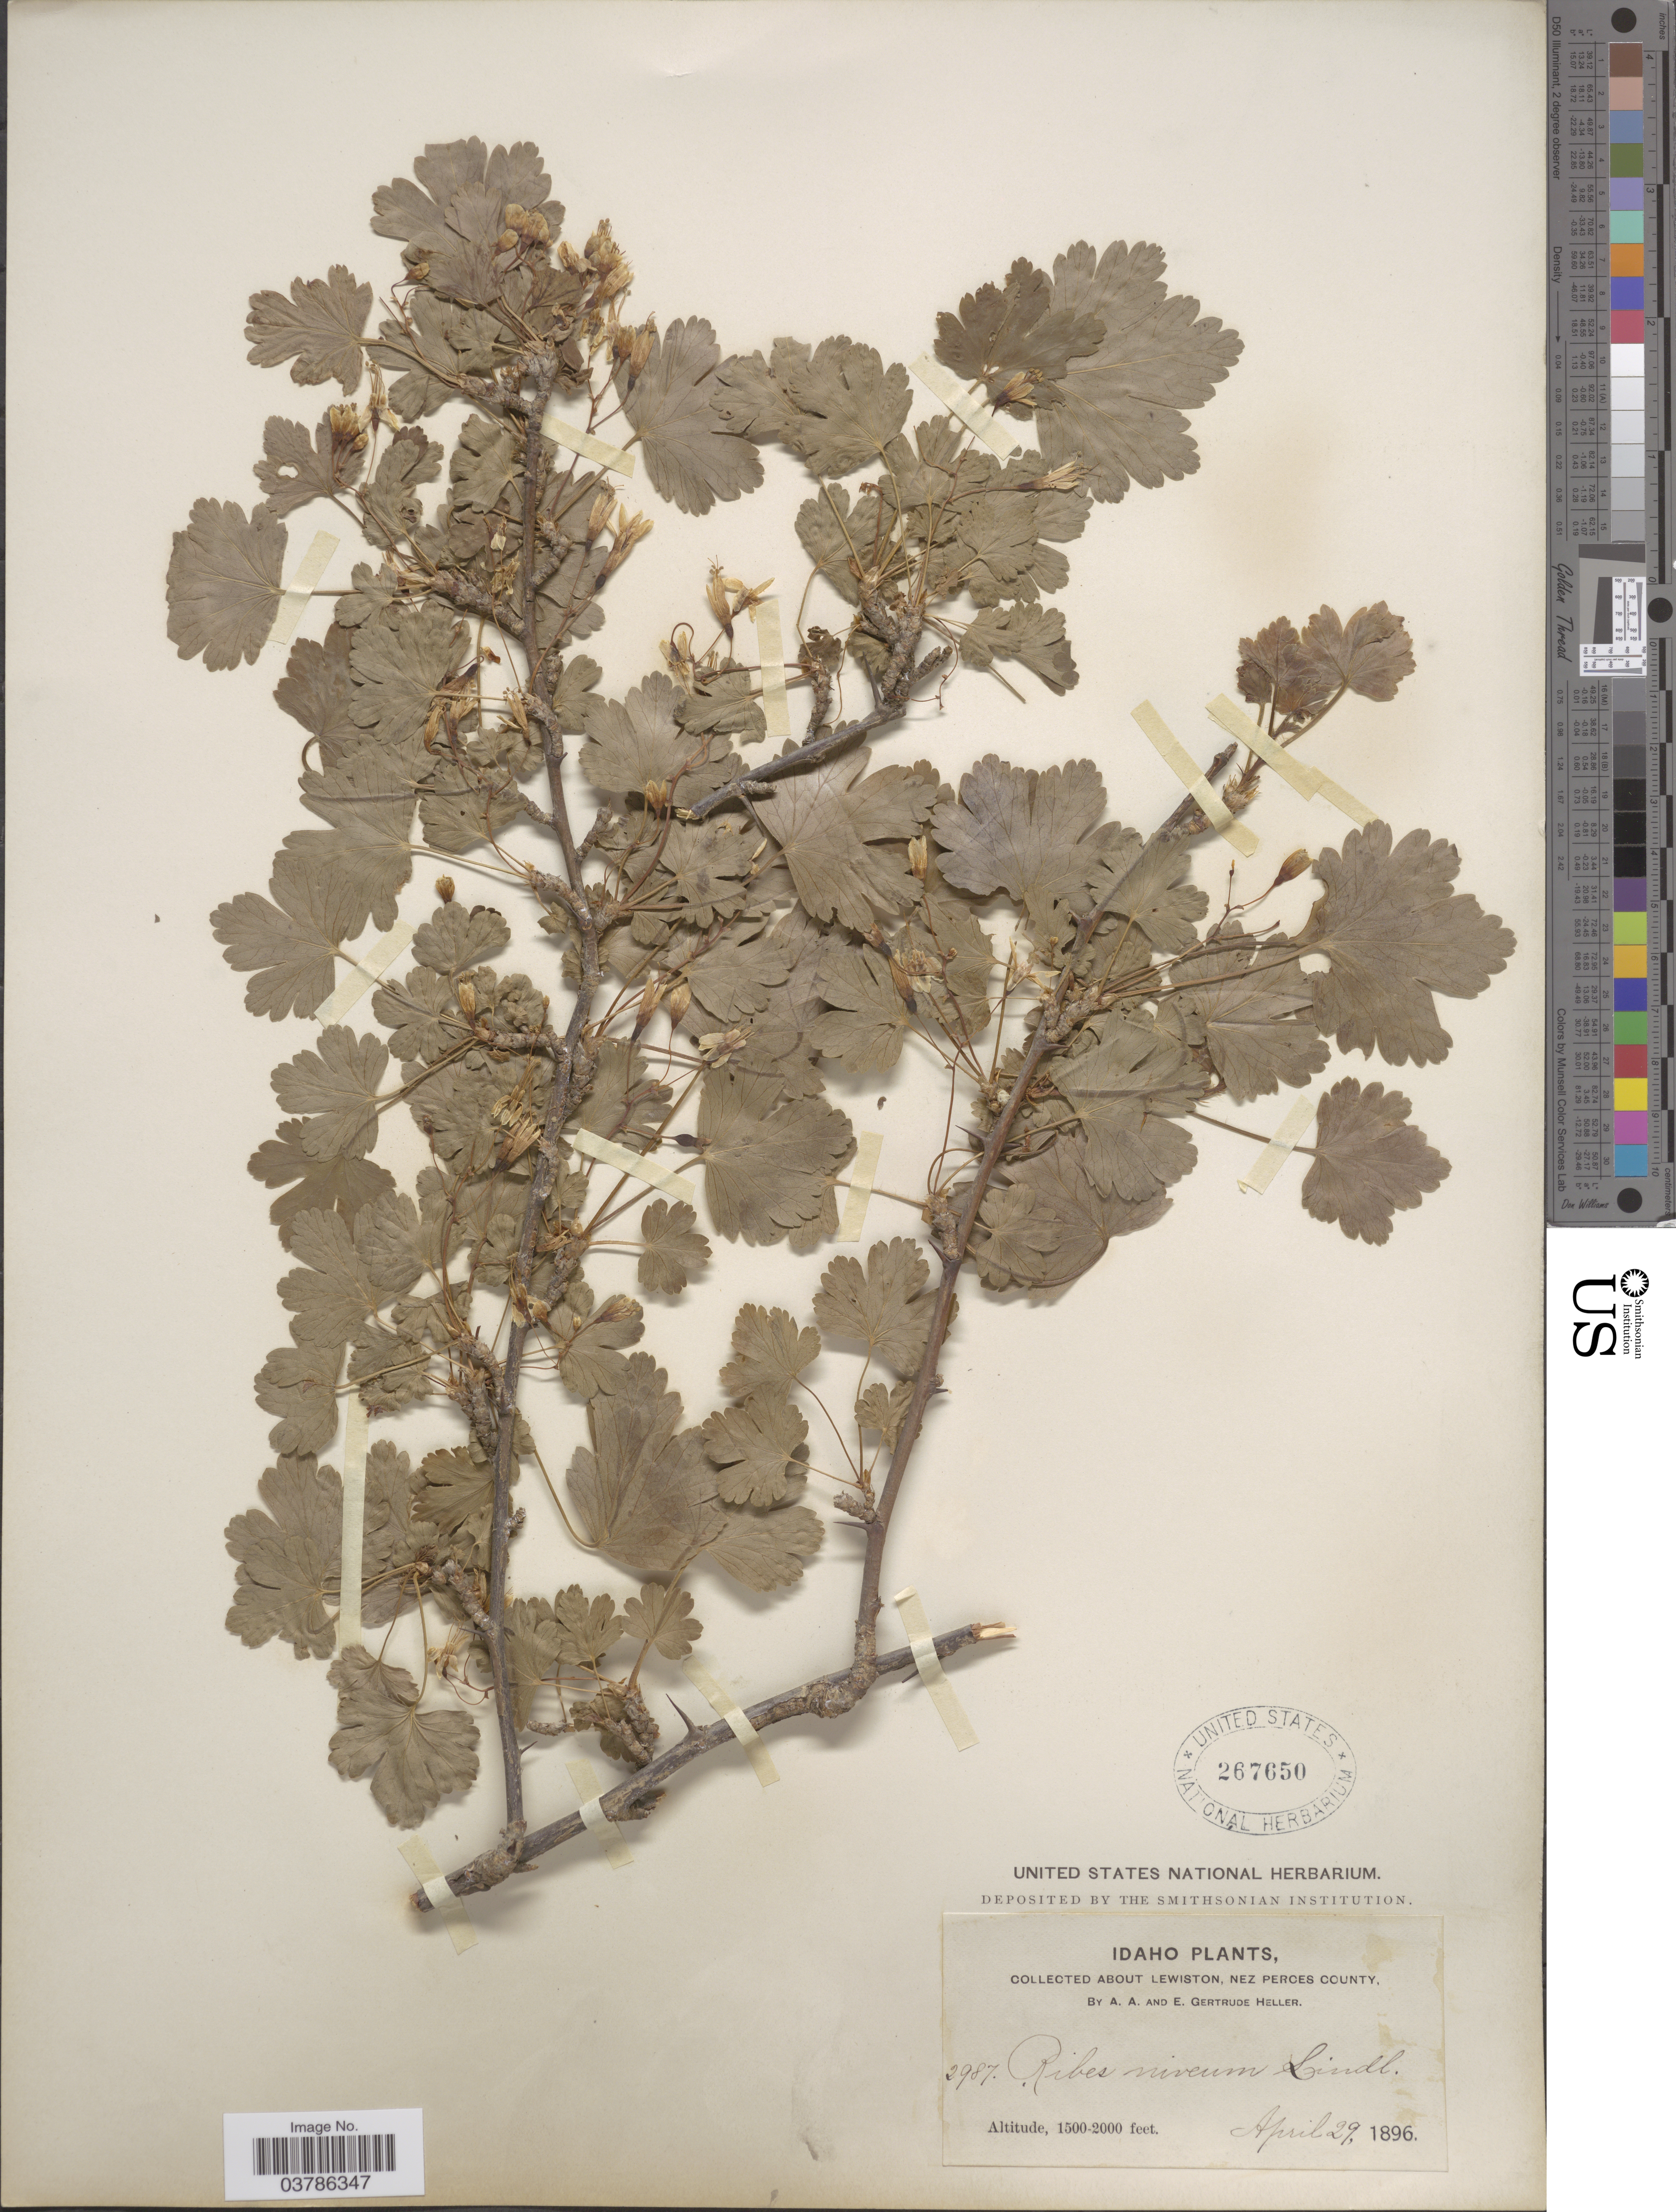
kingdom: Plantae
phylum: Tracheophyta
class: Magnoliopsida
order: Saxifragales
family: Grossulariaceae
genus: Ribes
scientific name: Ribes niveum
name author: Lindl.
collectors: A. A. Heller & E. G. Heller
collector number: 2987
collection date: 1896-04-29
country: United States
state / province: Idaho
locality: About Lewiston, Nez Perces County.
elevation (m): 457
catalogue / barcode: US 267650